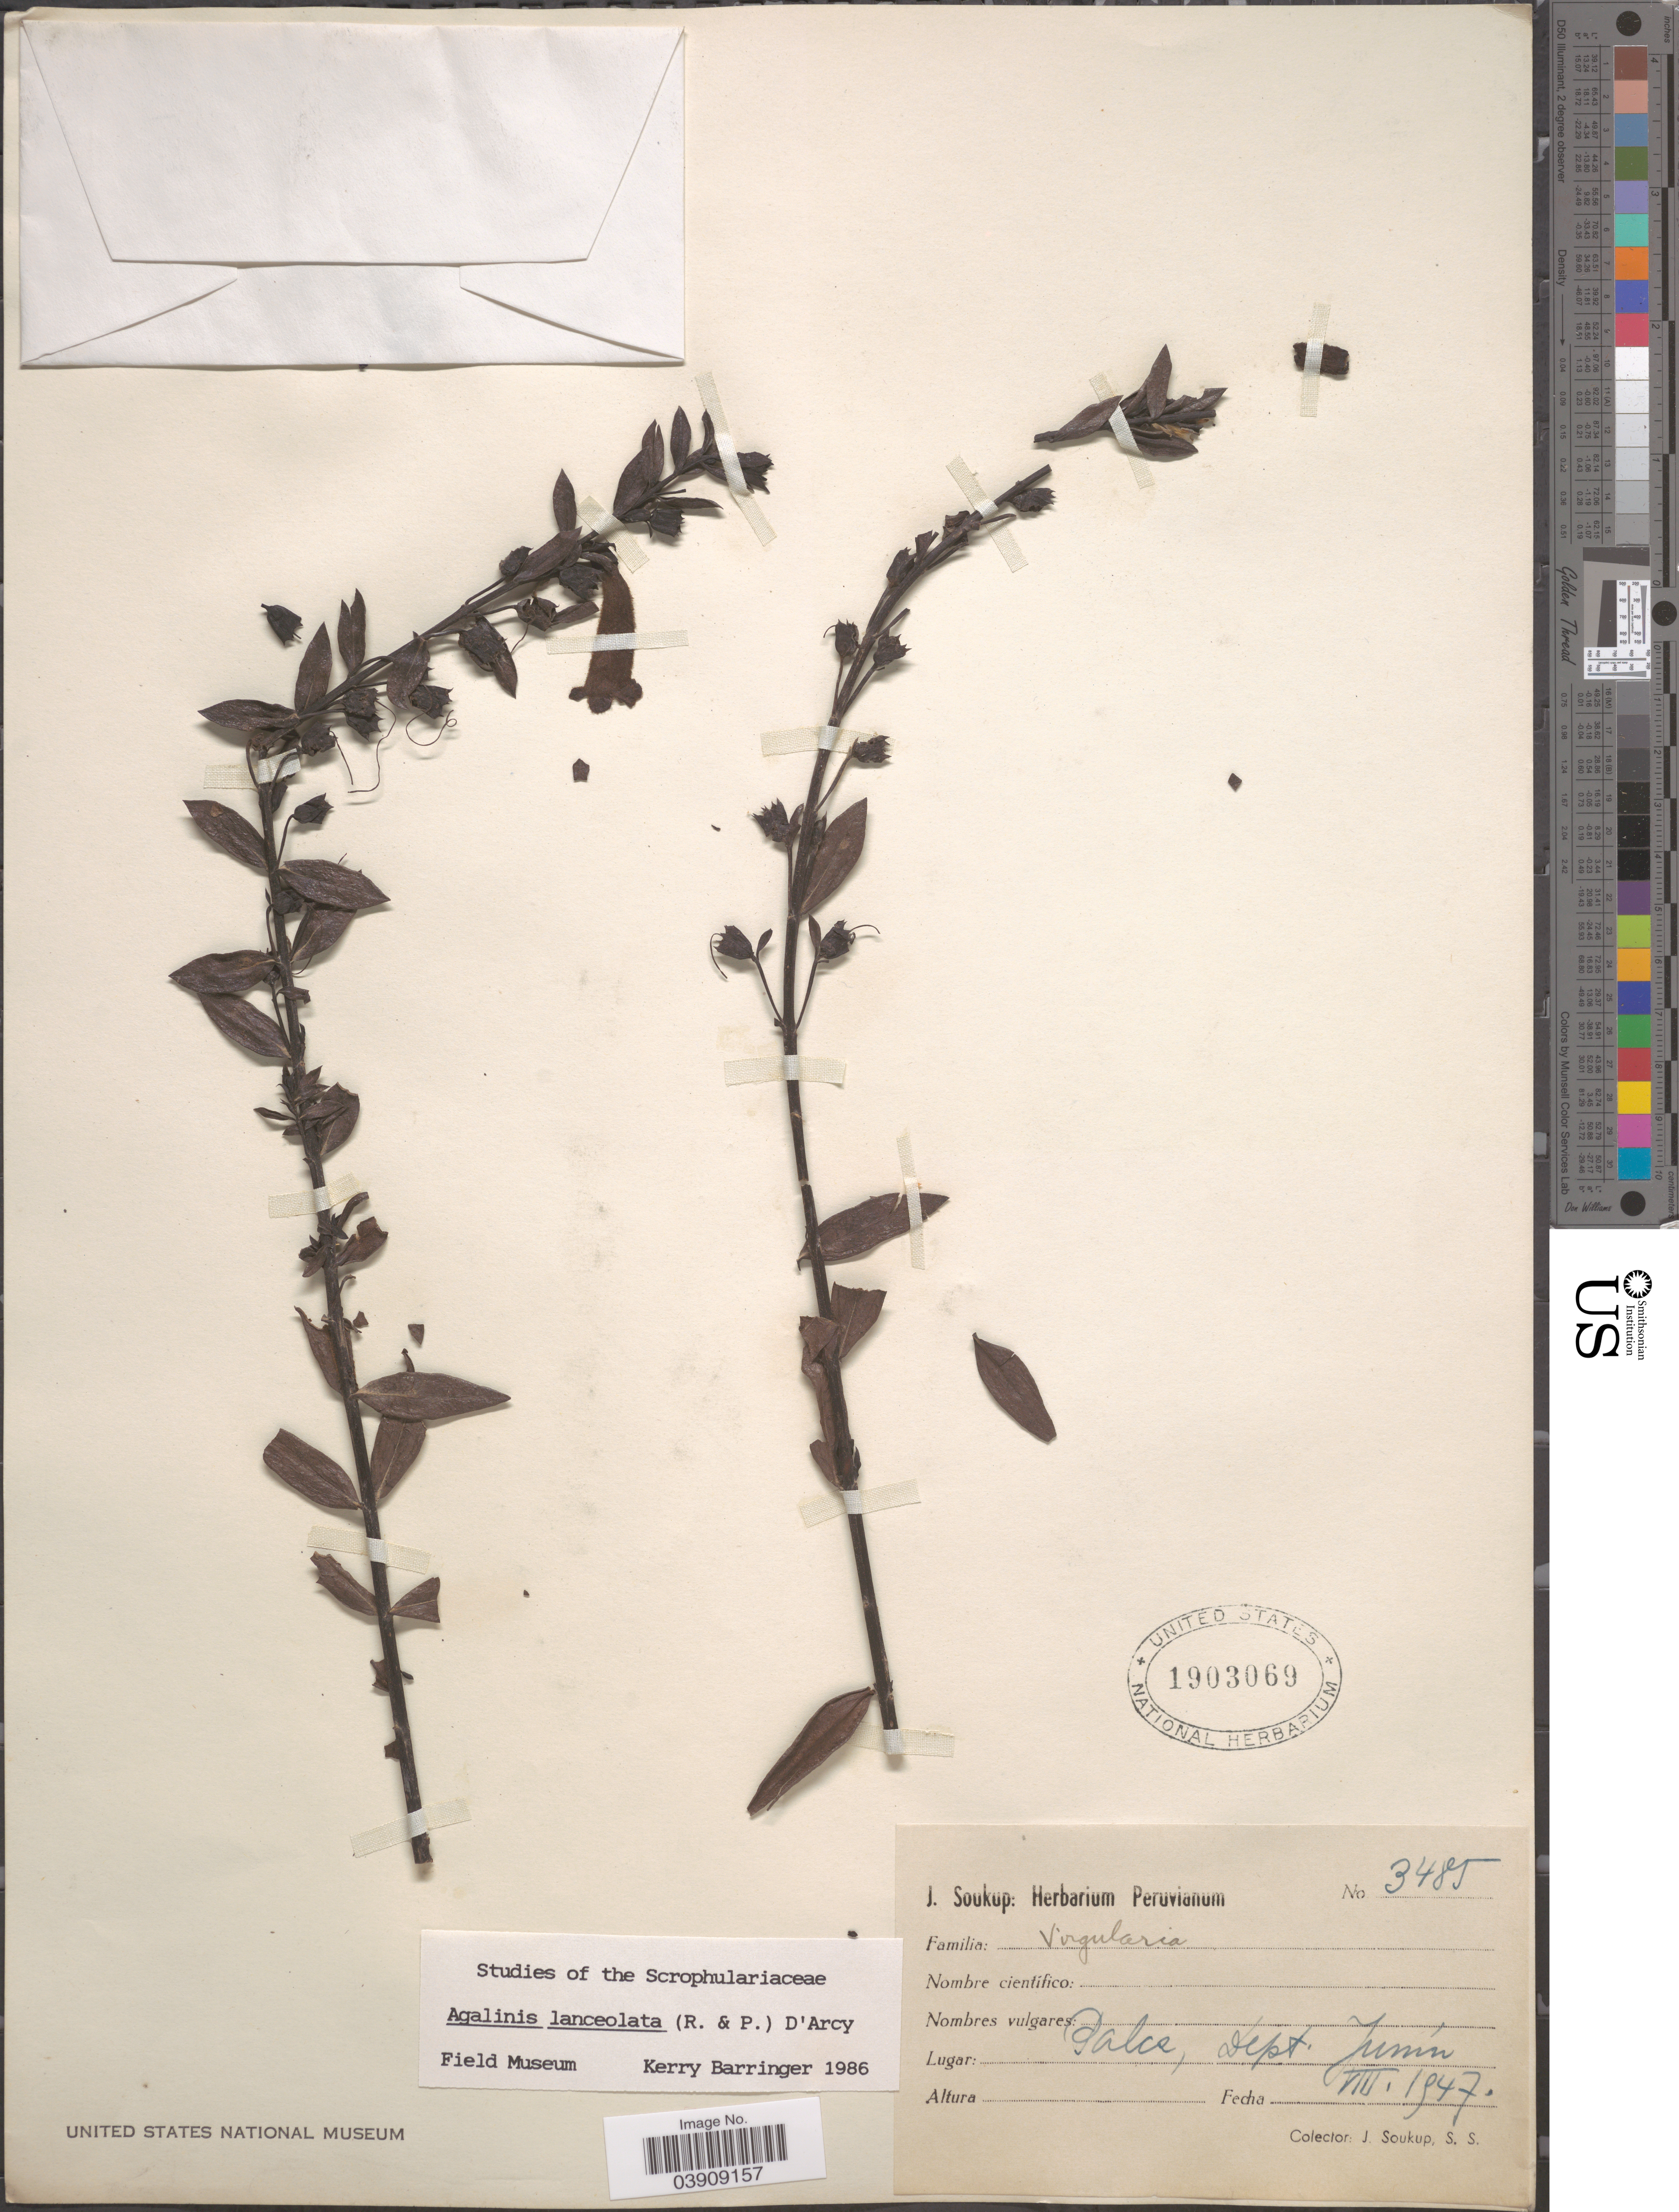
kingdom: Plantae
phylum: Tracheophyta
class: Magnoliopsida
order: Lamiales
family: Orobanchaceae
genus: Agalinis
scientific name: Agalinis lanceolata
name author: (Ruiz & Pav.) D'Arcy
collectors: J. Soukup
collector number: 3485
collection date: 1947-08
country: Peru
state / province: Junín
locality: Palca, Dept. Junín.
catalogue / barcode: US 1903069